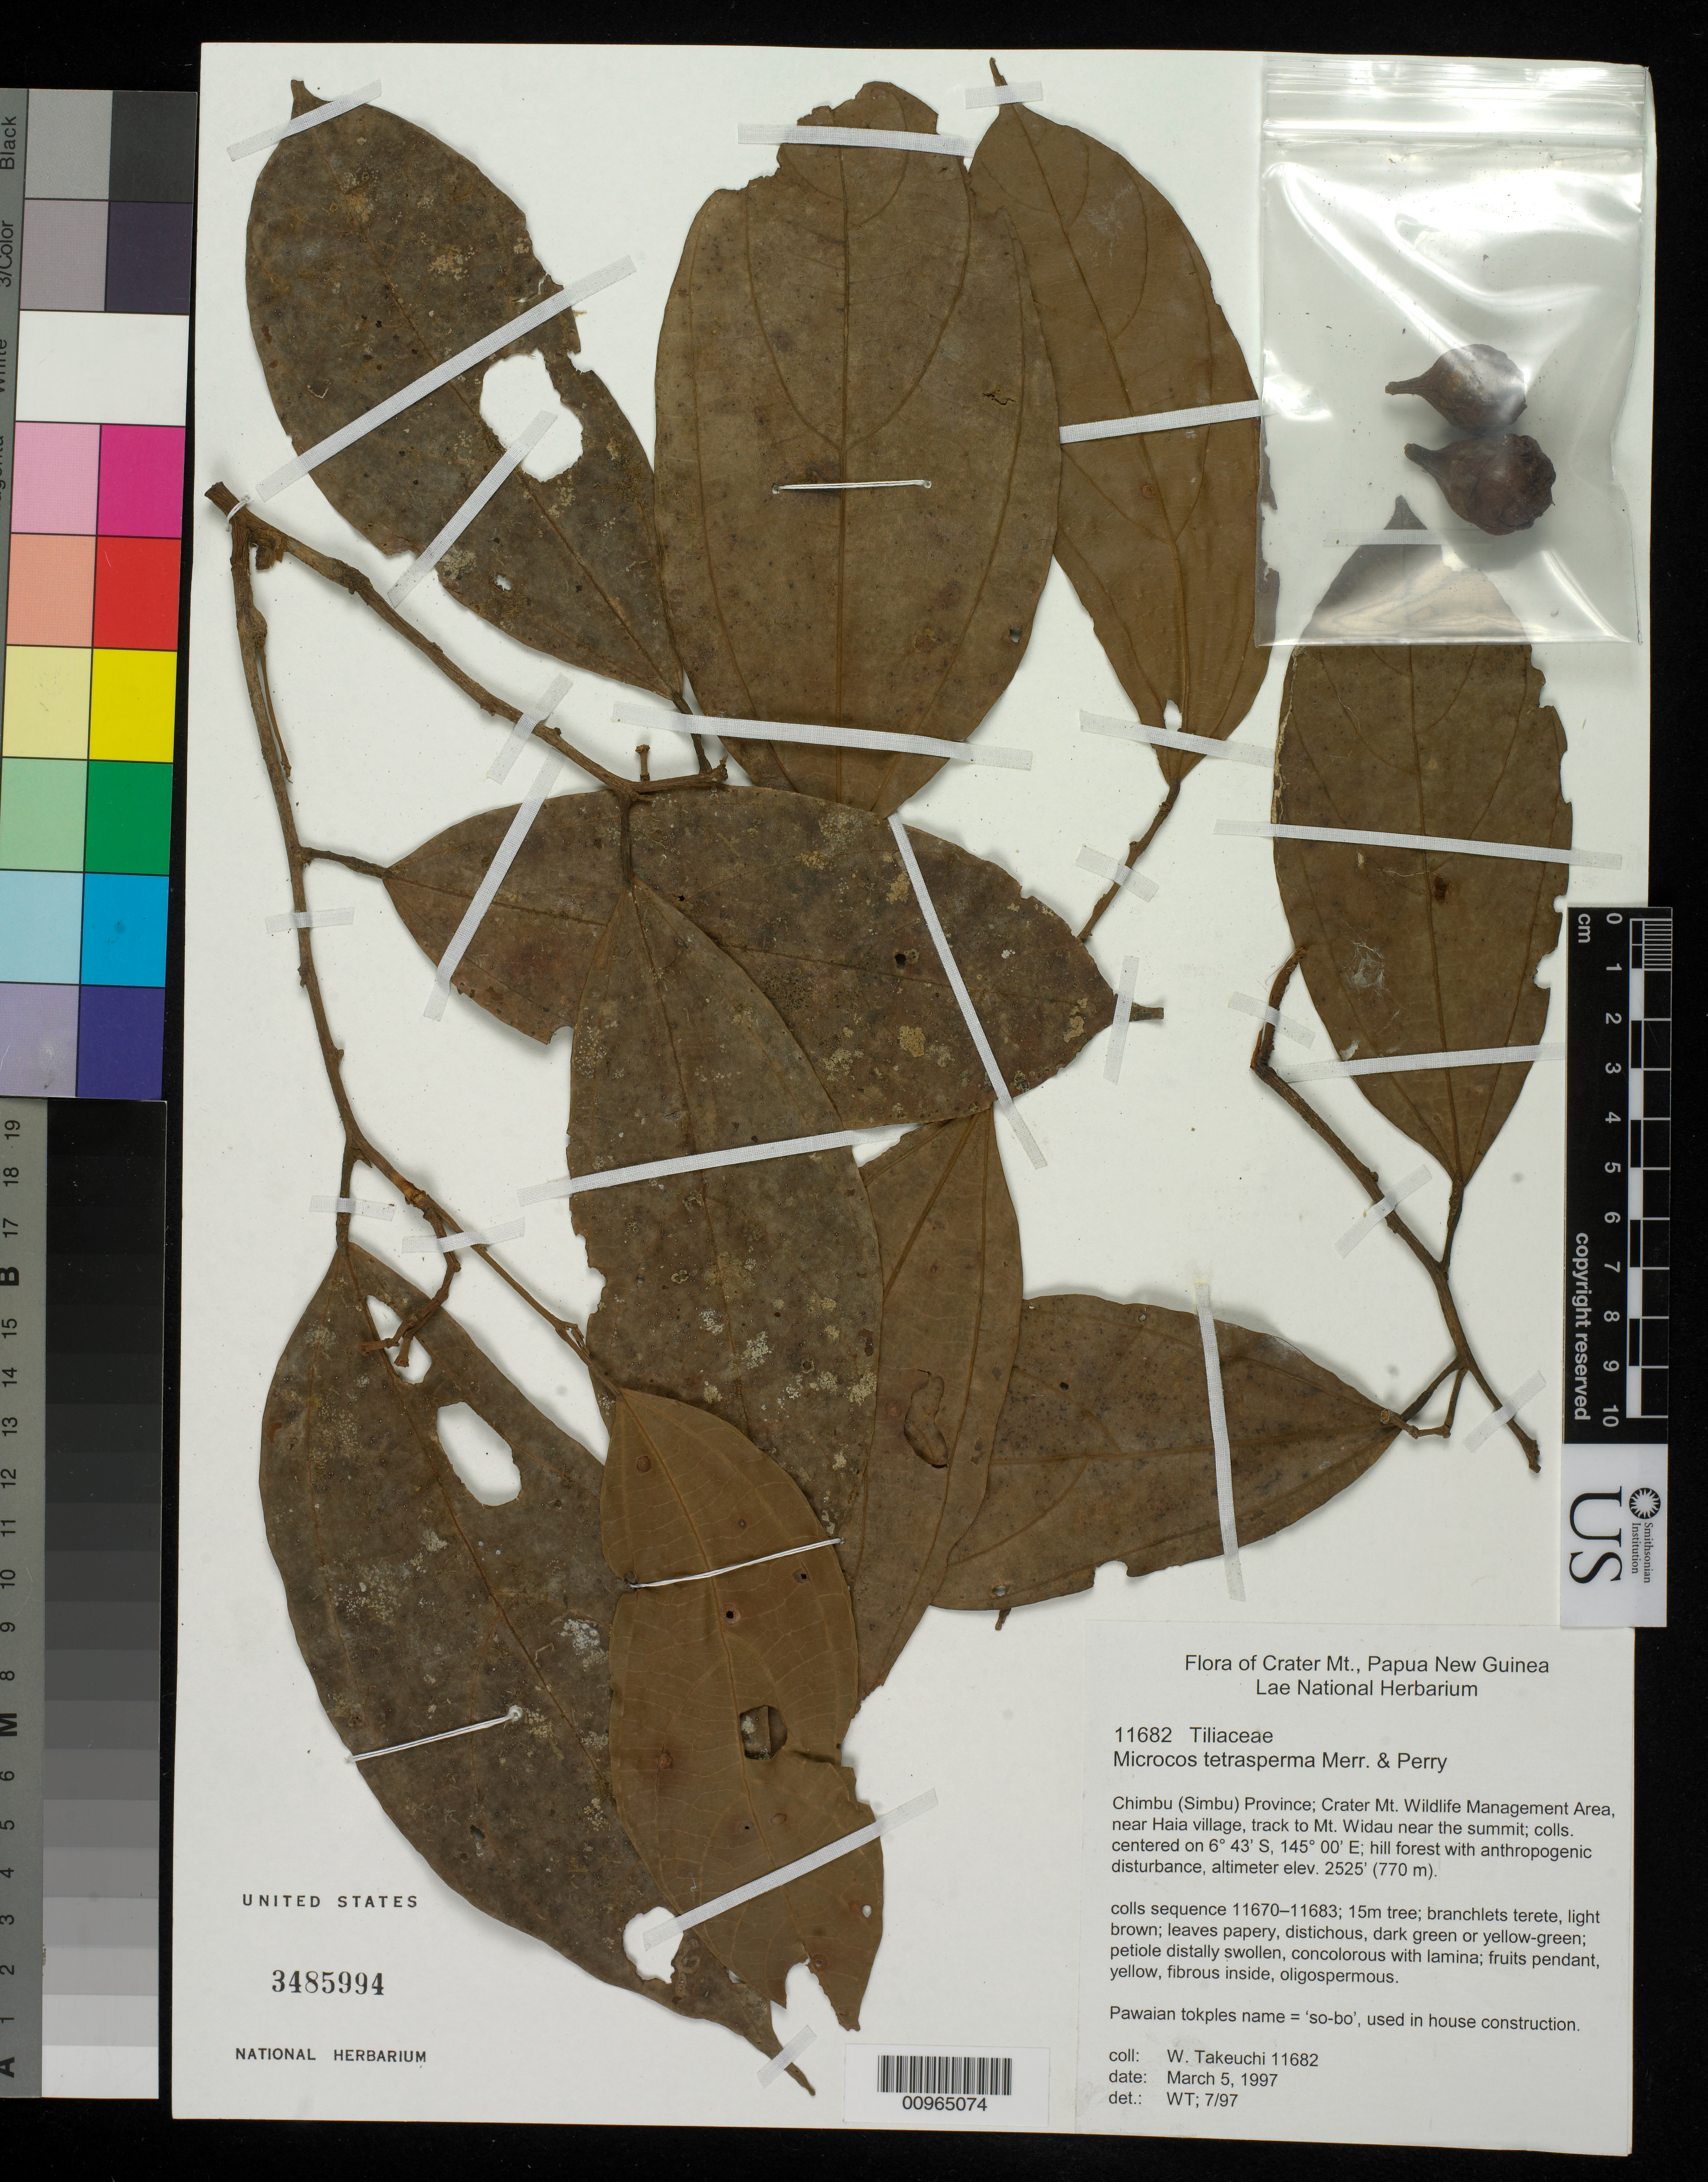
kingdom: Plantae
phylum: Tracheophyta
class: Magnoliopsida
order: Malvales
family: Malvaceae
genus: Microcos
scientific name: Microcos tetrasperma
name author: Merr. & L.M. Perry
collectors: W. N. Takeuchi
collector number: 11682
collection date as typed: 05 Mar 1997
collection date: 1997-03-05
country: Papua New Guinea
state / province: Chimbu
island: New Guinea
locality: Crater Mt. Wildlife Management Area, near Haia village, track to Mt. Widau near the summit.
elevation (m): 770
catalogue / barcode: US 3485994